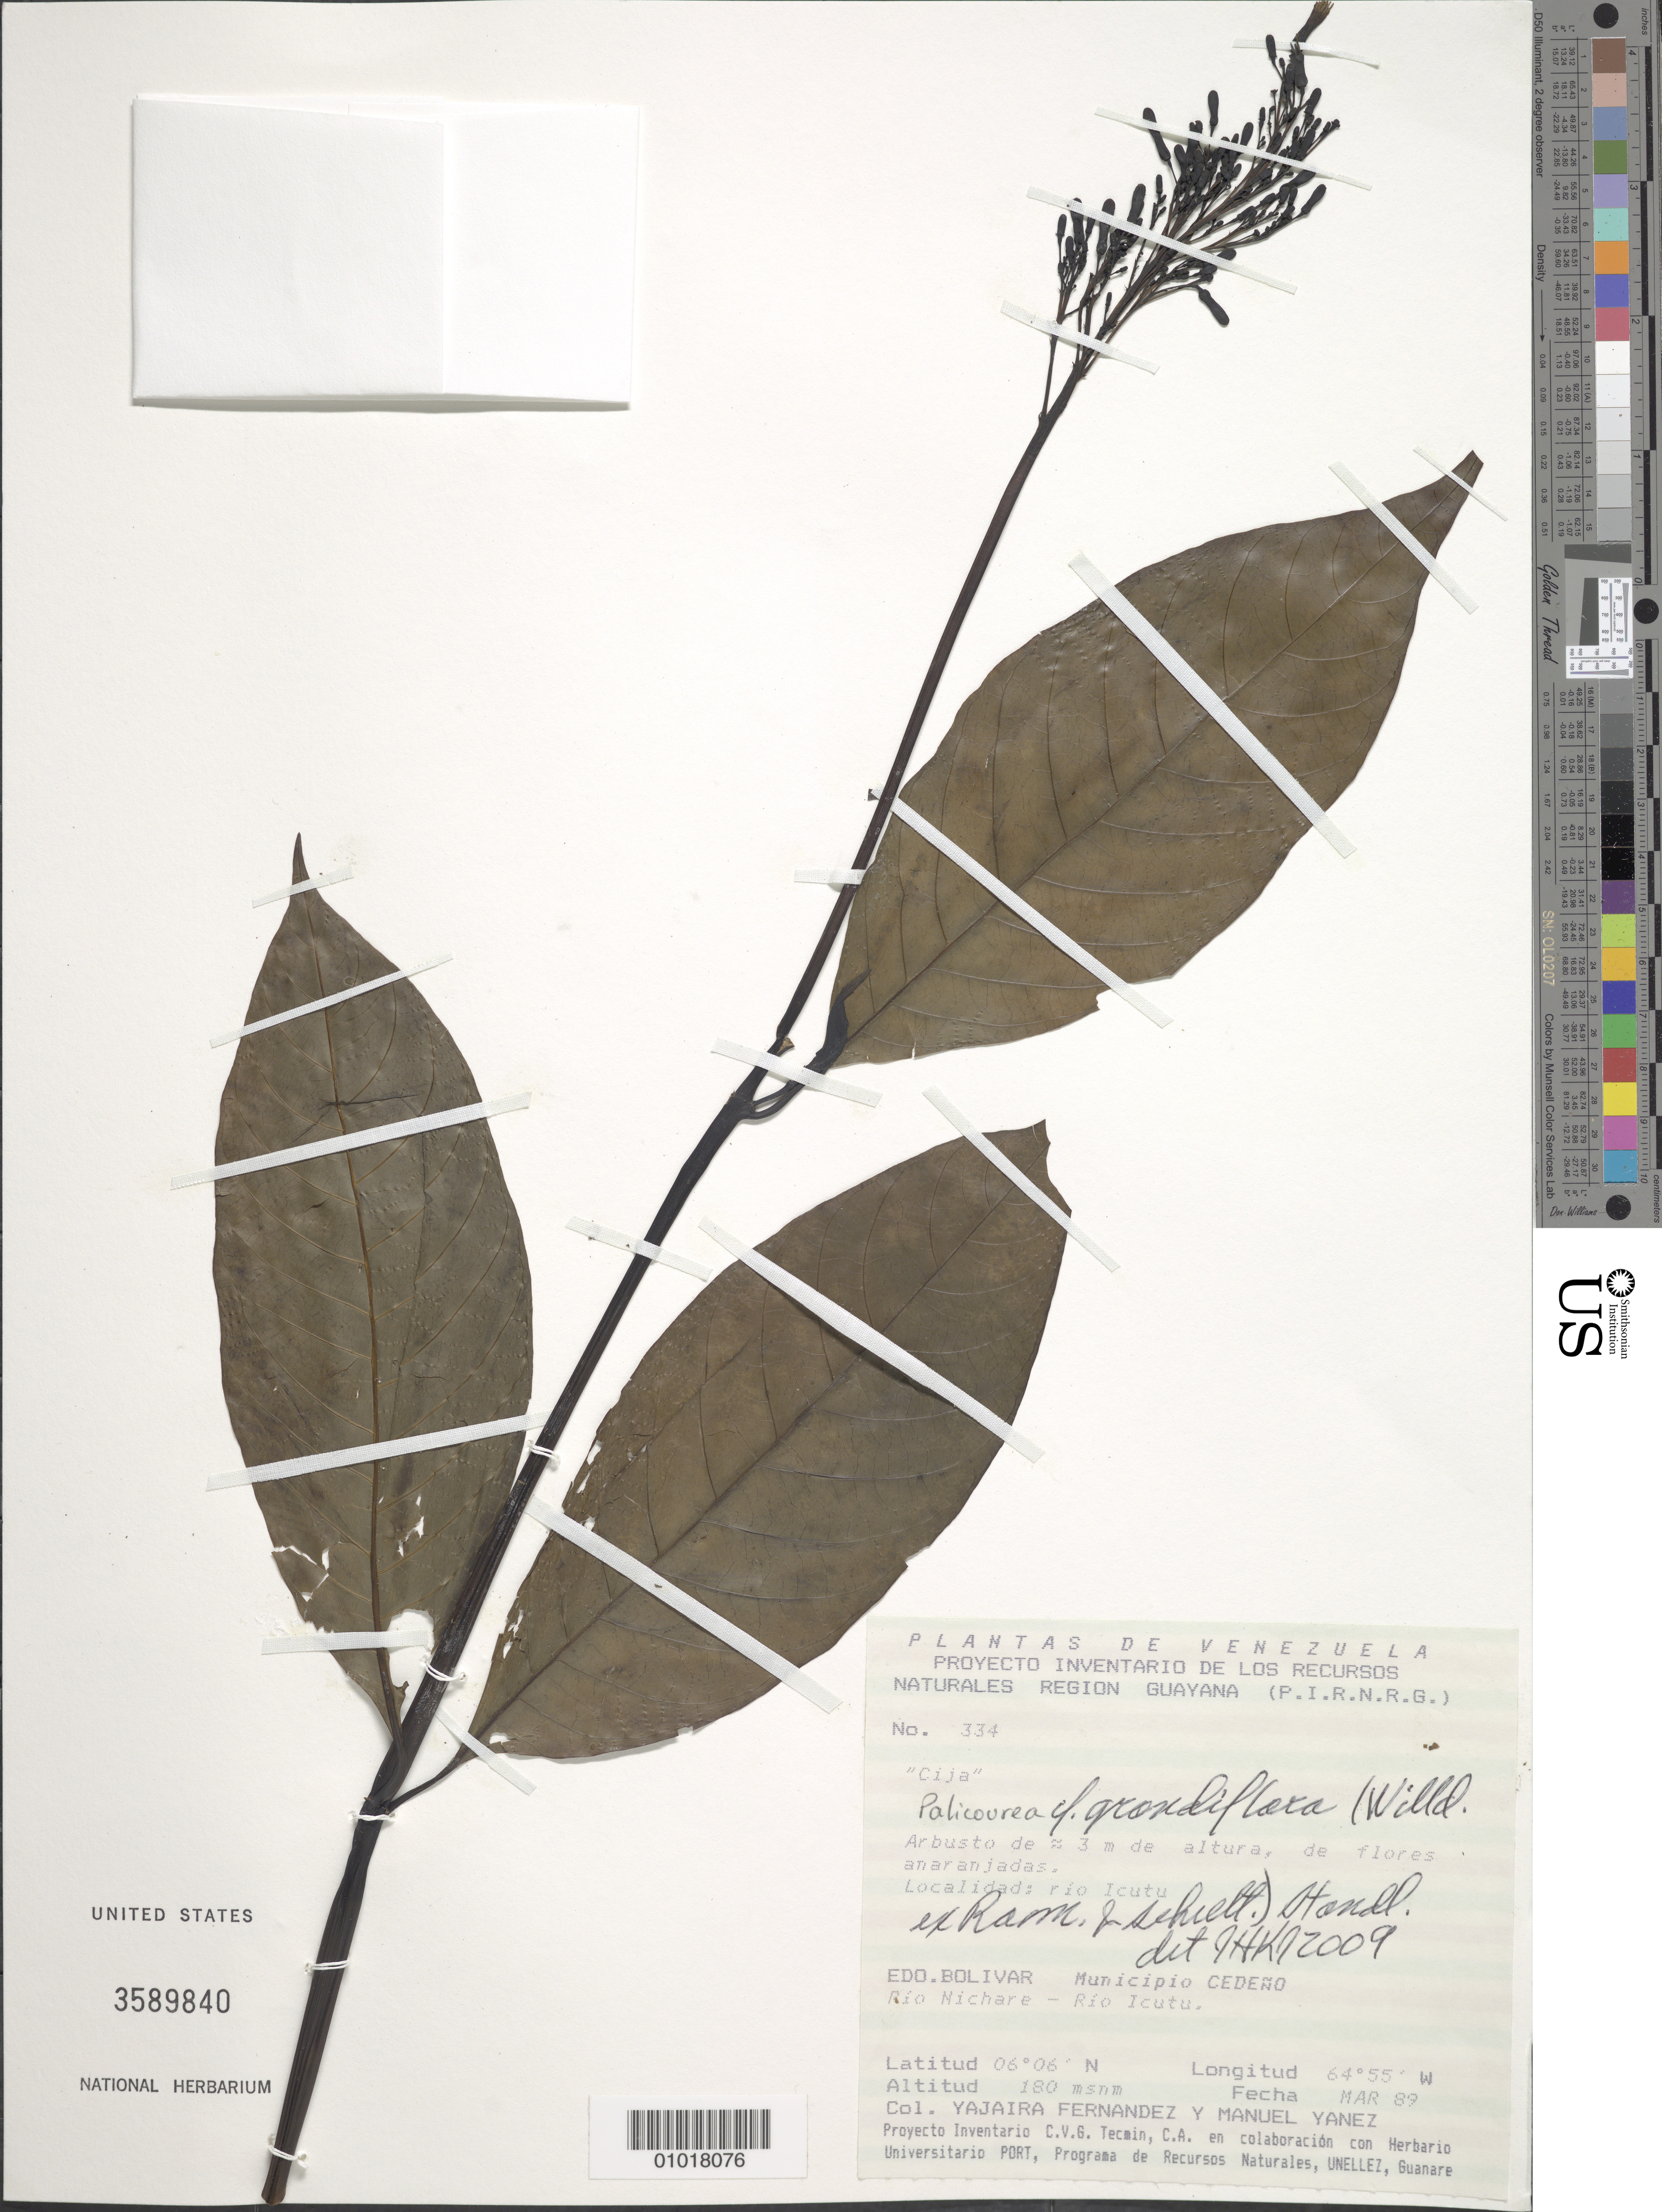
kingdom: Plantae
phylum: Tracheophyta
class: Magnoliopsida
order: Gentianales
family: Rubiaceae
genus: Palicourea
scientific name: Palicourea grandiflora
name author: (Kunth) Standl.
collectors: Y. Fernandez & M. Yanez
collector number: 334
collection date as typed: Mar-89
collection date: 1989-03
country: Venezuela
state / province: Bolívar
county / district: Cedeño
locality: Rio Icutu.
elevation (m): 180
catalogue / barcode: US 3589840